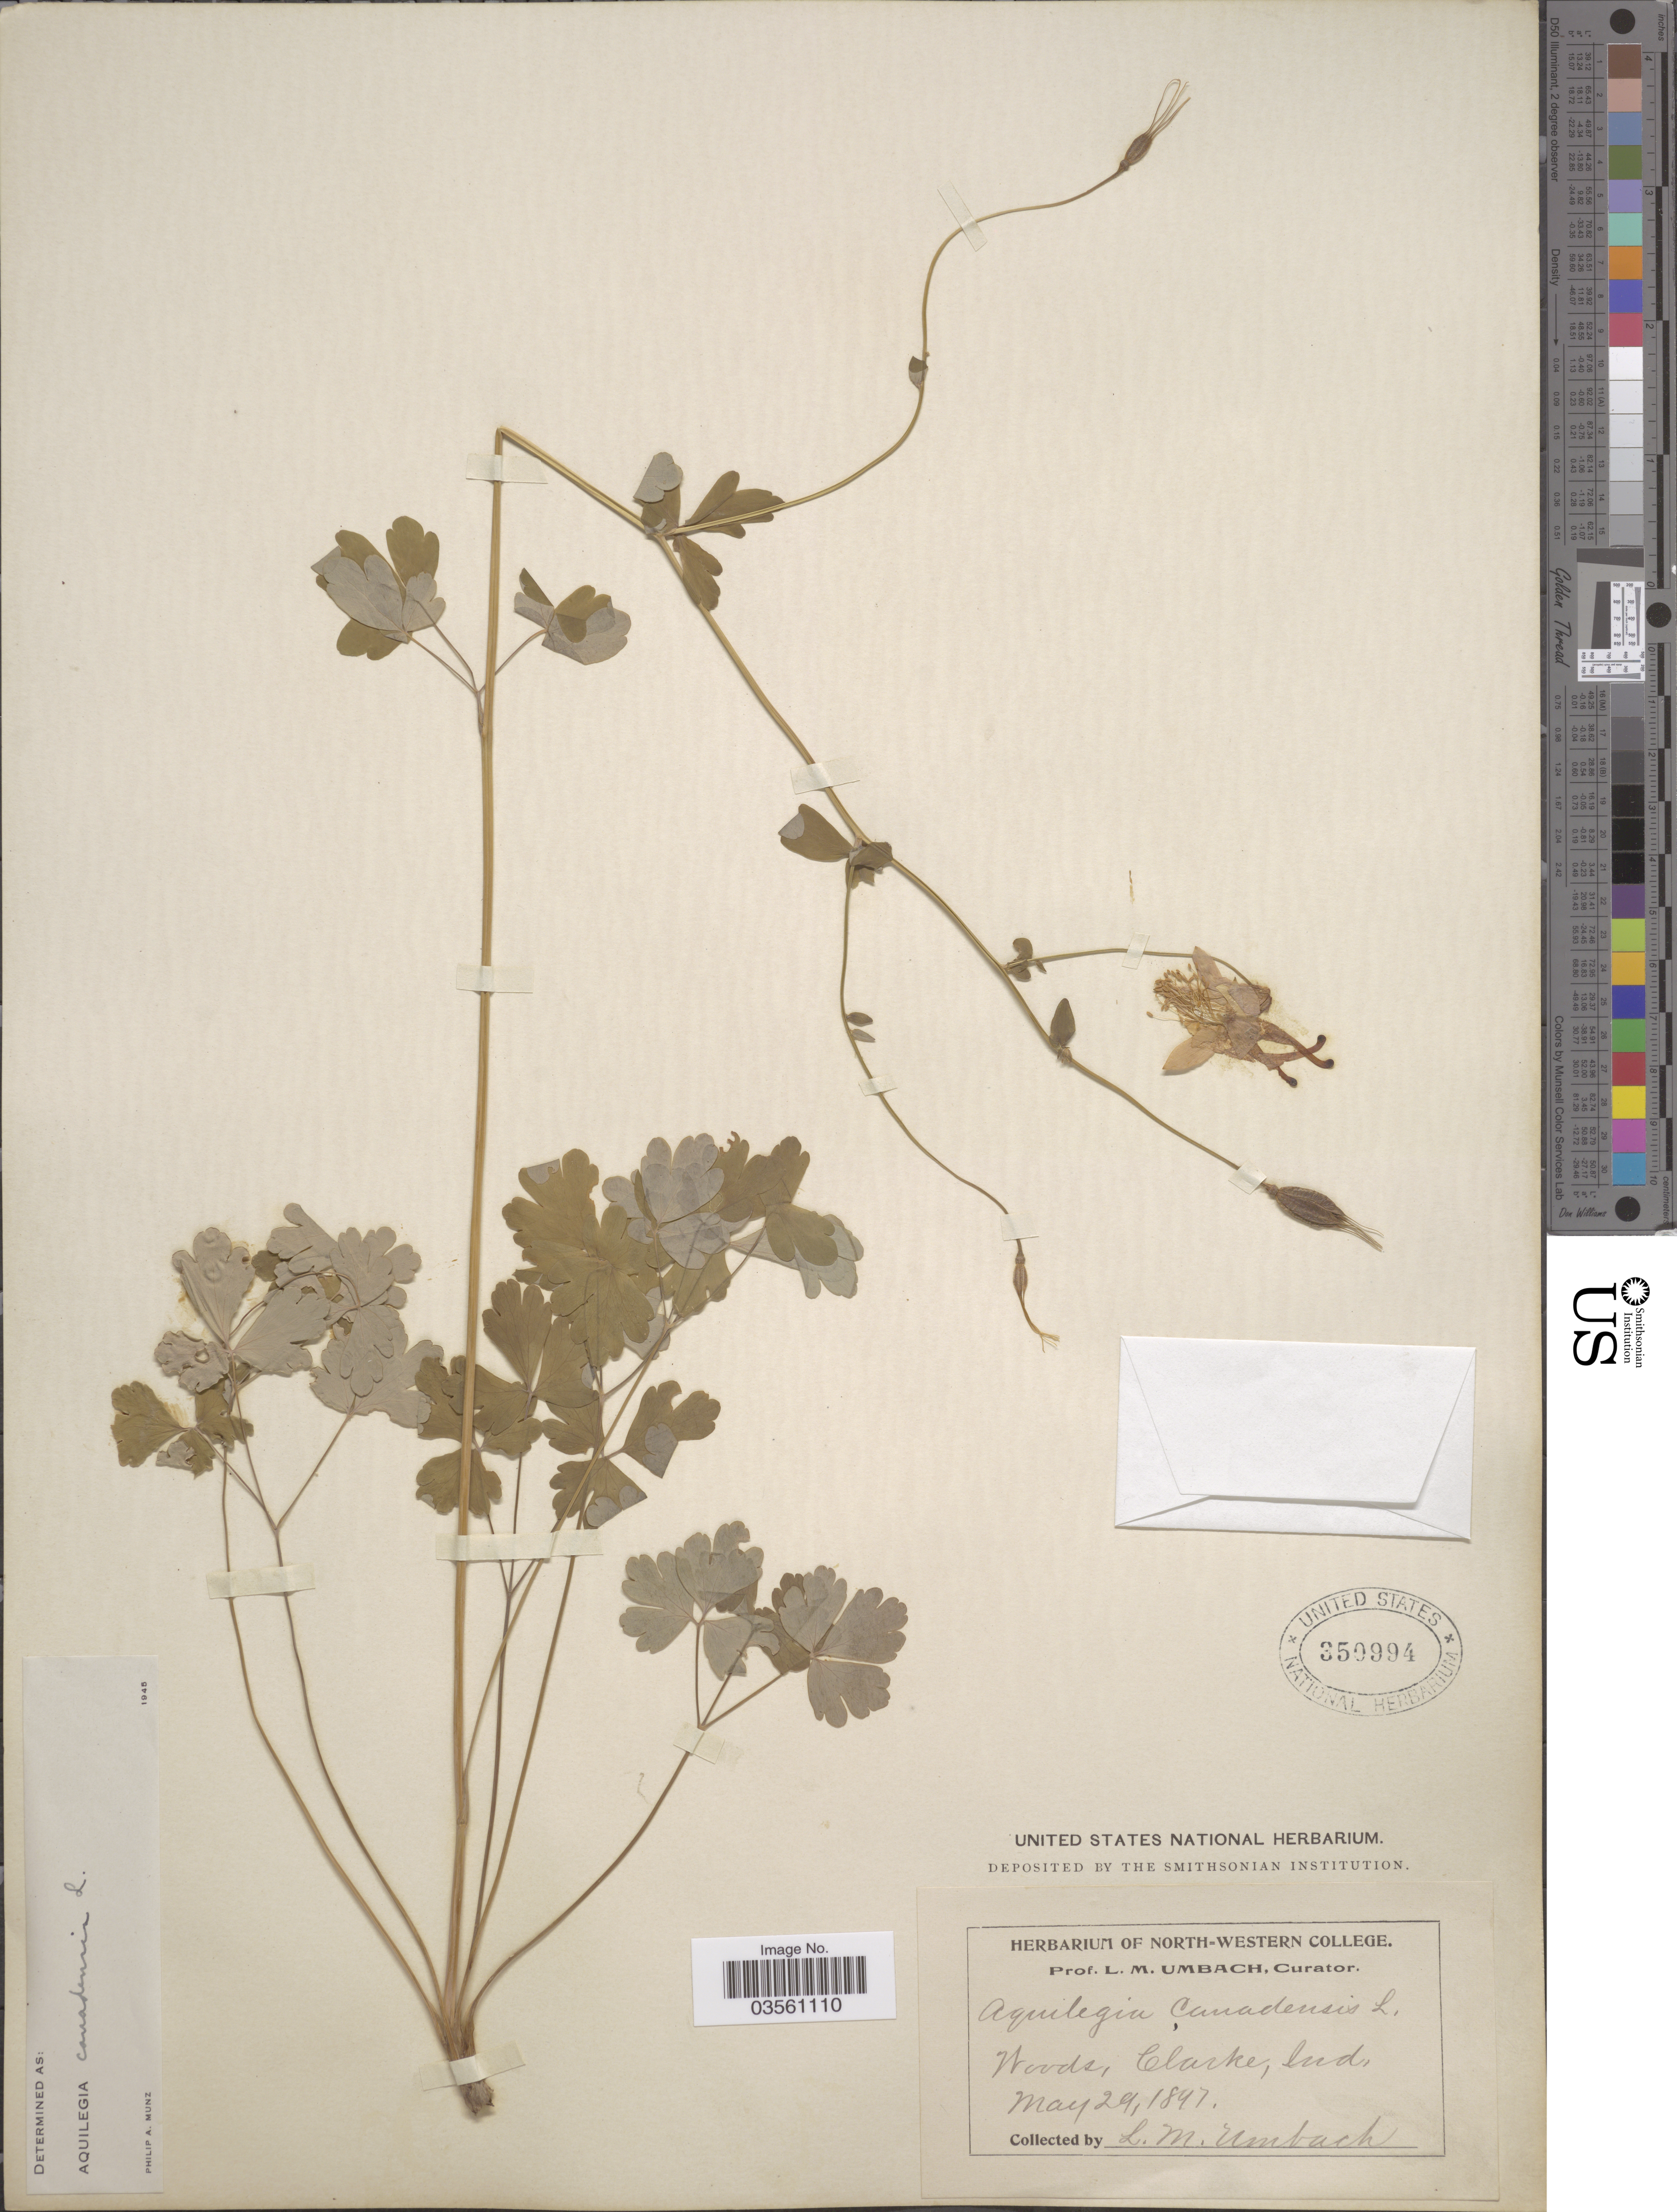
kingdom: Plantae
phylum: Tracheophyta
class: Magnoliopsida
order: Ranunculales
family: Ranunculaceae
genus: Aquilegia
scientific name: Aquilegia canadensis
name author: L.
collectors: L. M. Umbach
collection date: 1897-05-29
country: United States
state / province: Indiana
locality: Clarke.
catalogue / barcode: US 350994